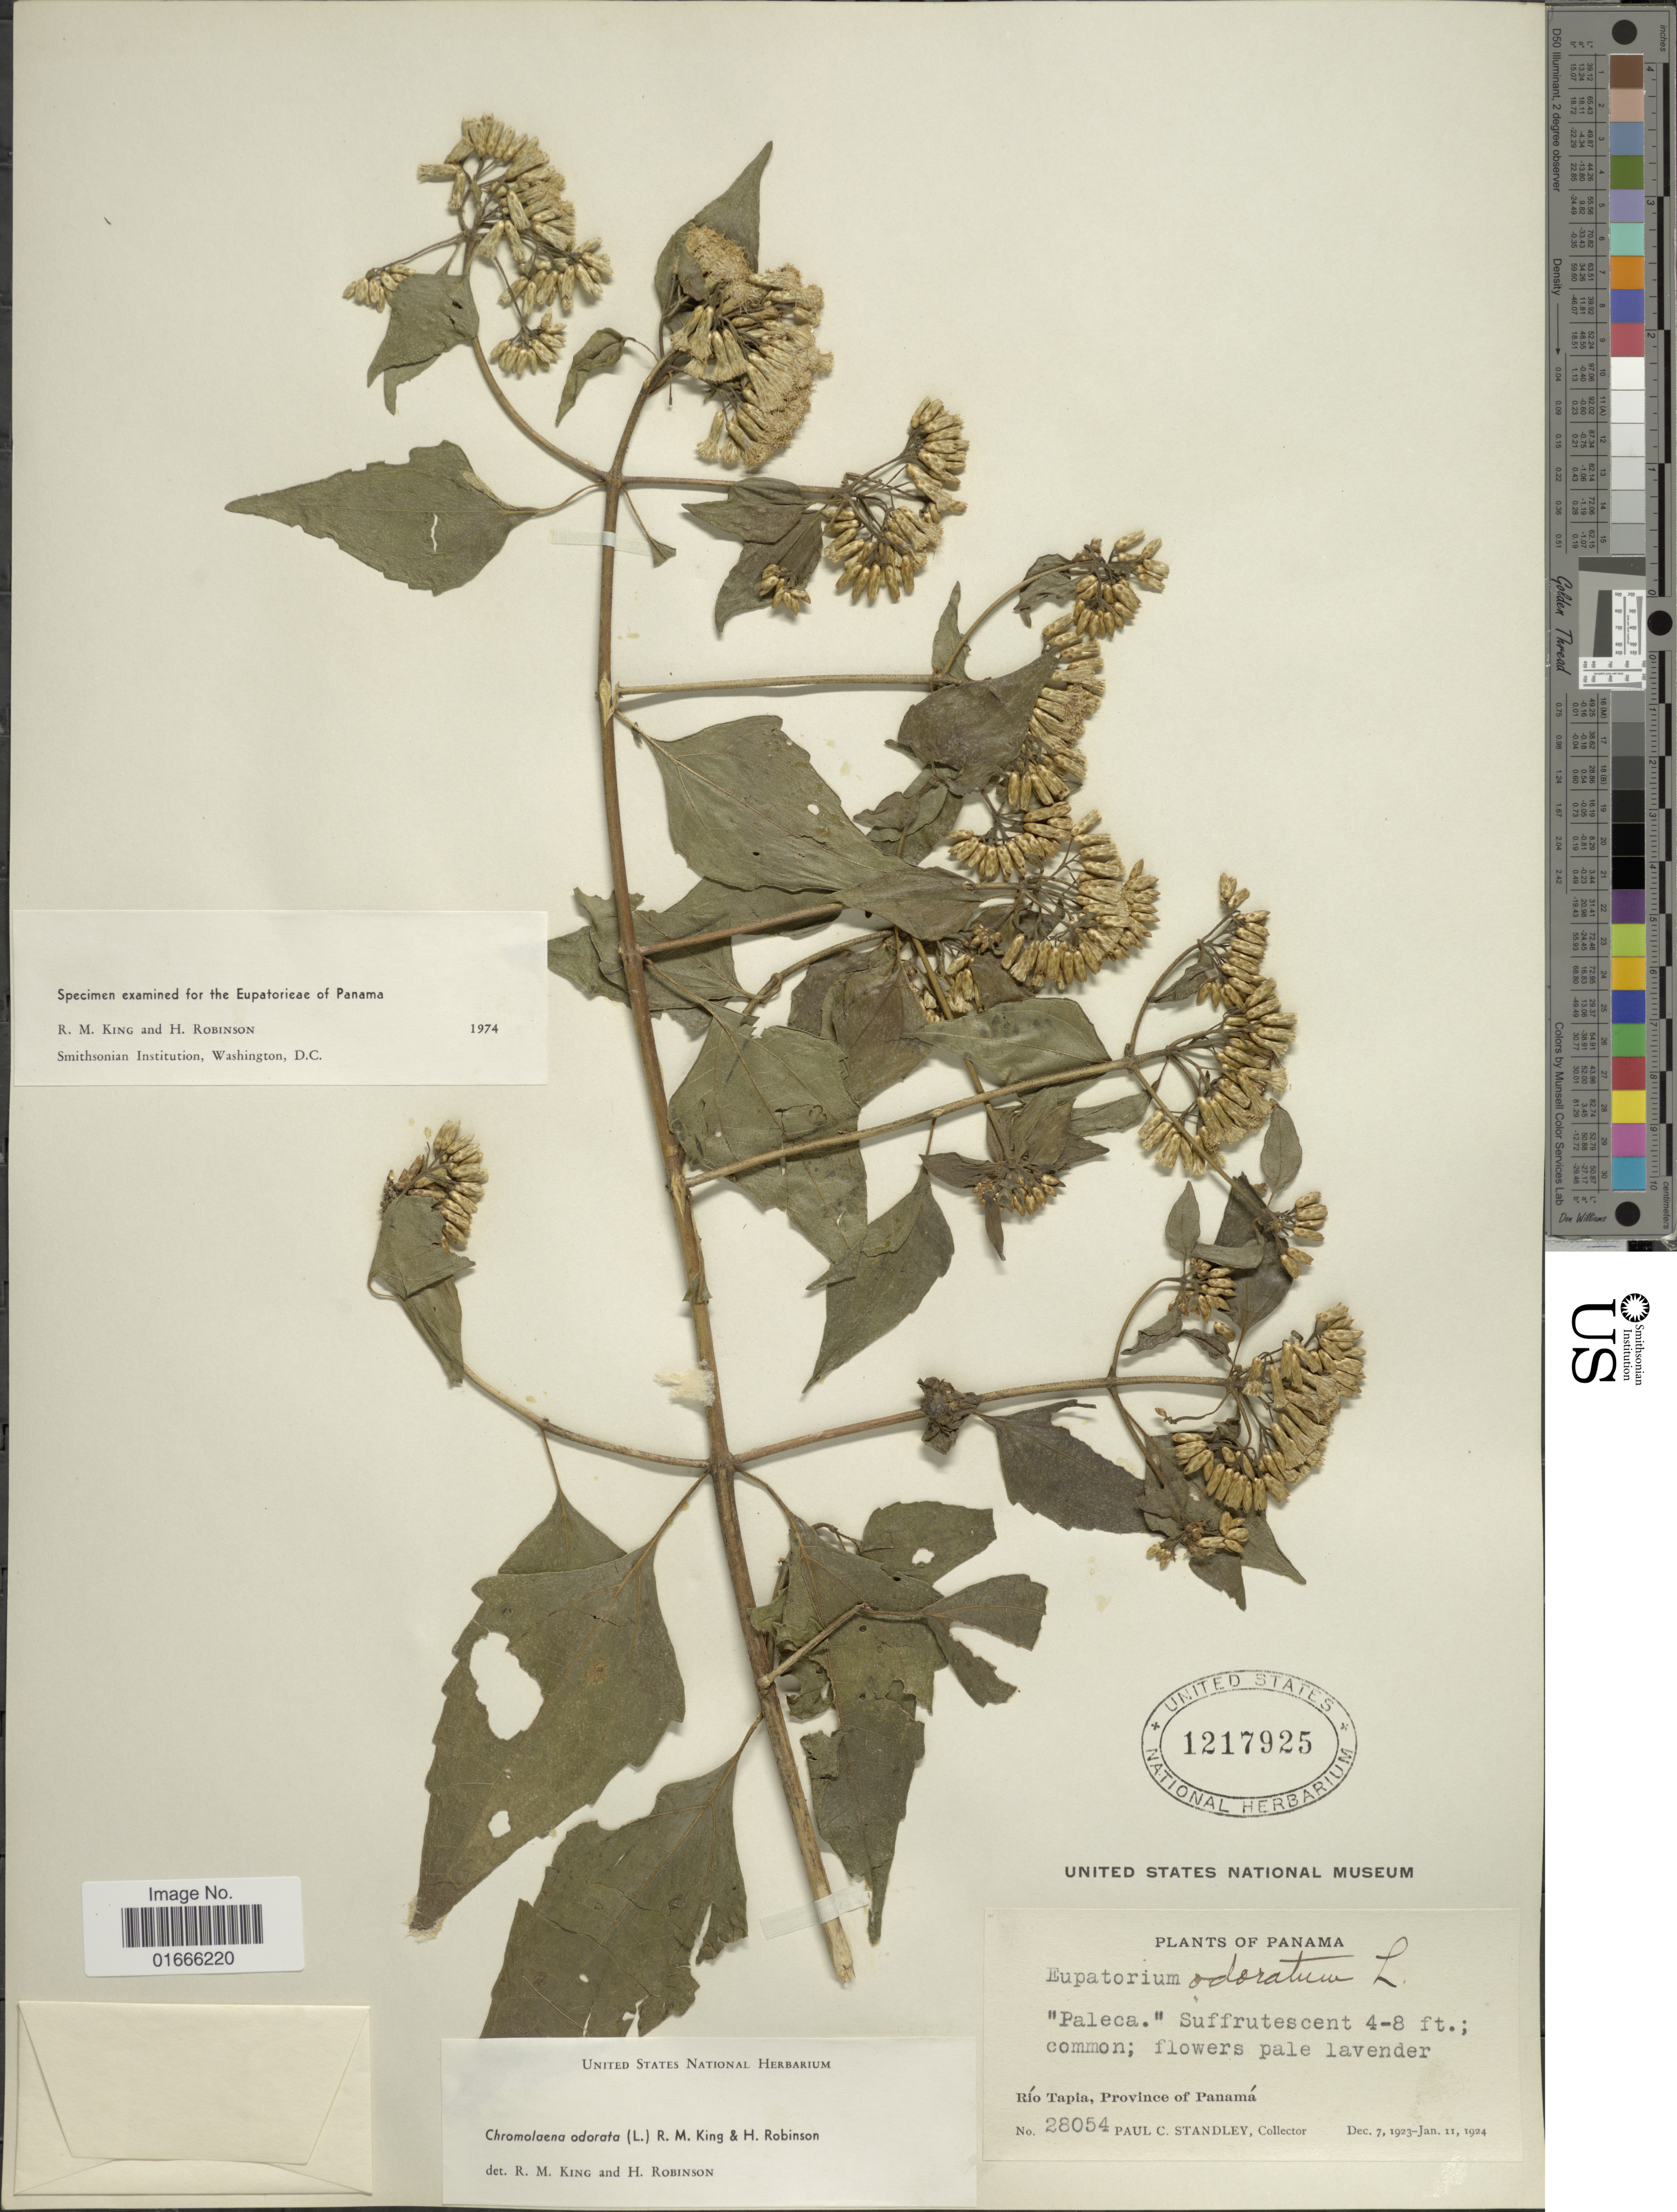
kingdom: Plantae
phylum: Tracheophyta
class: Magnoliopsida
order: Asterales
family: Asteraceae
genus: Chromolaena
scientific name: Chromolaena odorata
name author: (L.) R.M. King & H. Rob.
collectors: P. C. Standley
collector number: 28054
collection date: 1923-12-07/1924-01-11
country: Panama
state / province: Panamá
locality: Rio Tapia, Province of Panama.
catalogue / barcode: US 1217925